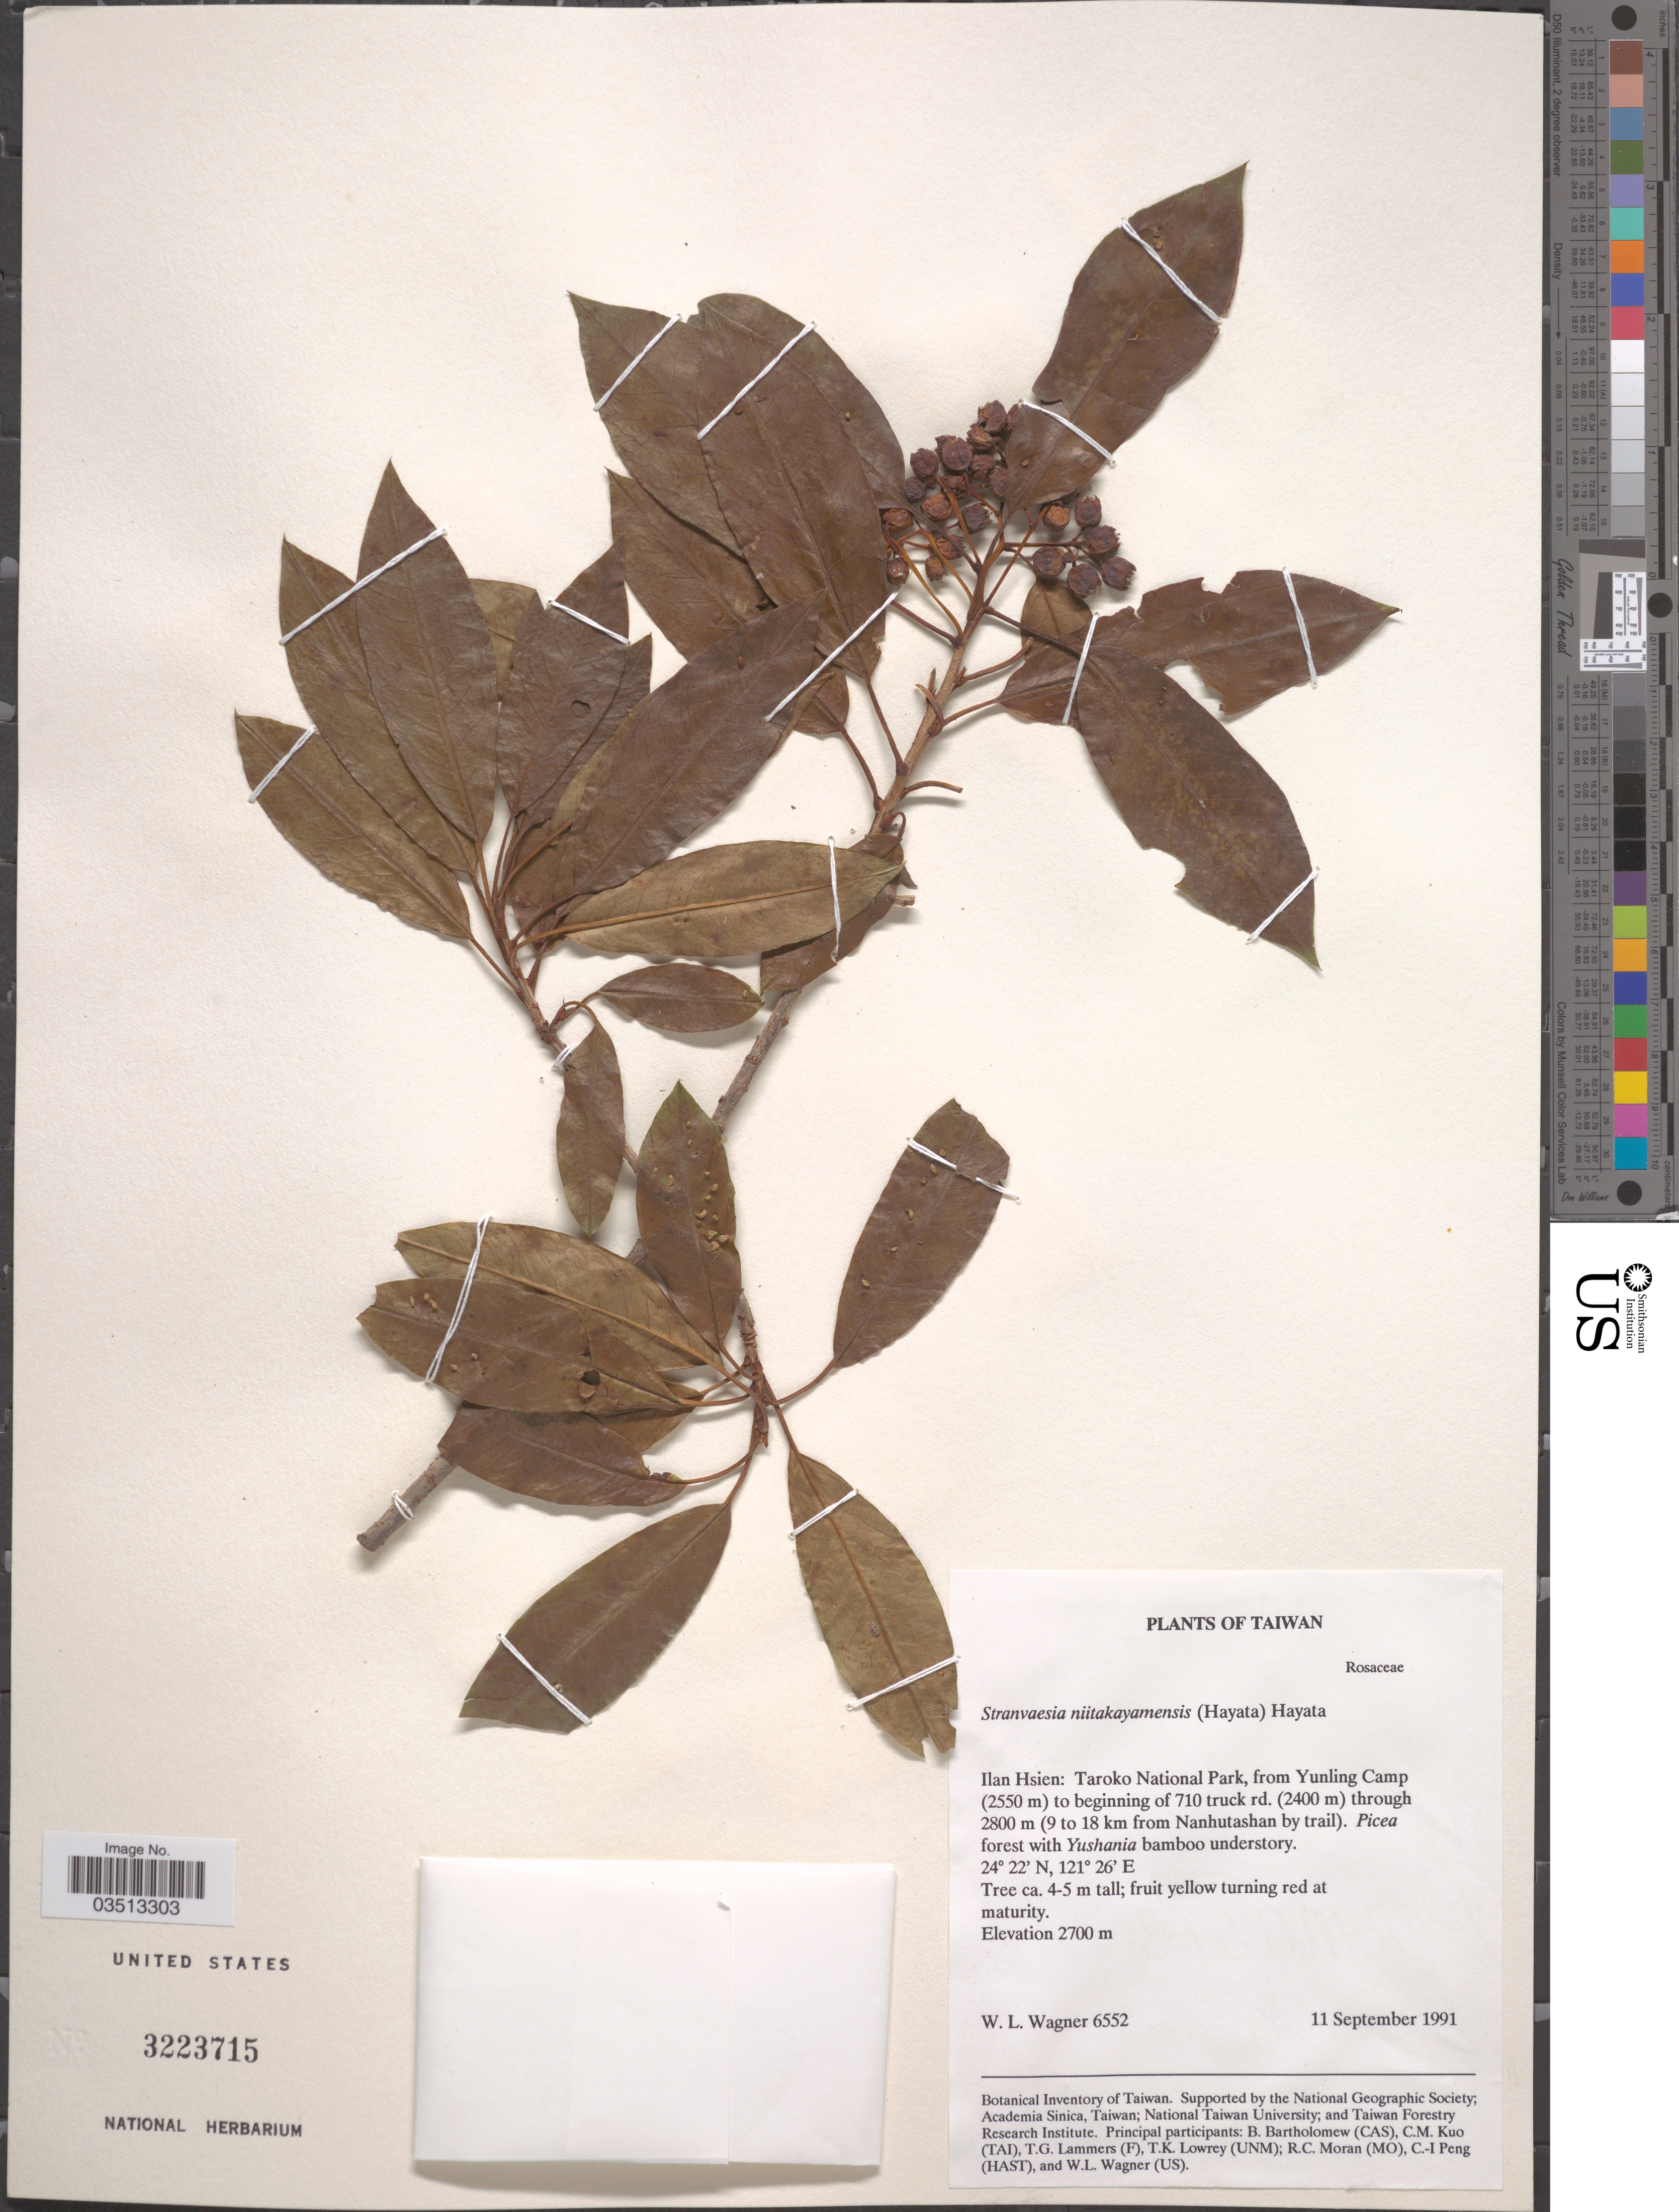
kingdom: Plantae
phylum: Tracheophyta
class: Magnoliopsida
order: Rosales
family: Rosaceae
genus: Stranvaesia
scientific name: Stranvaesia niitakayamensis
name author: (Hayata) Hayata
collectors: W. L. Wagner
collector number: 6552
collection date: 1991-09-11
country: Taiwan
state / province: Ilan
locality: Ilan Hsien: Taroko National Park, from Yunling Camp (2550 m) to beginning of 710 truck rd. (2400 m) through 2800 m (9 to 18 km from Nanhutashan by trail).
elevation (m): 2700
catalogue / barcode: US 3223715